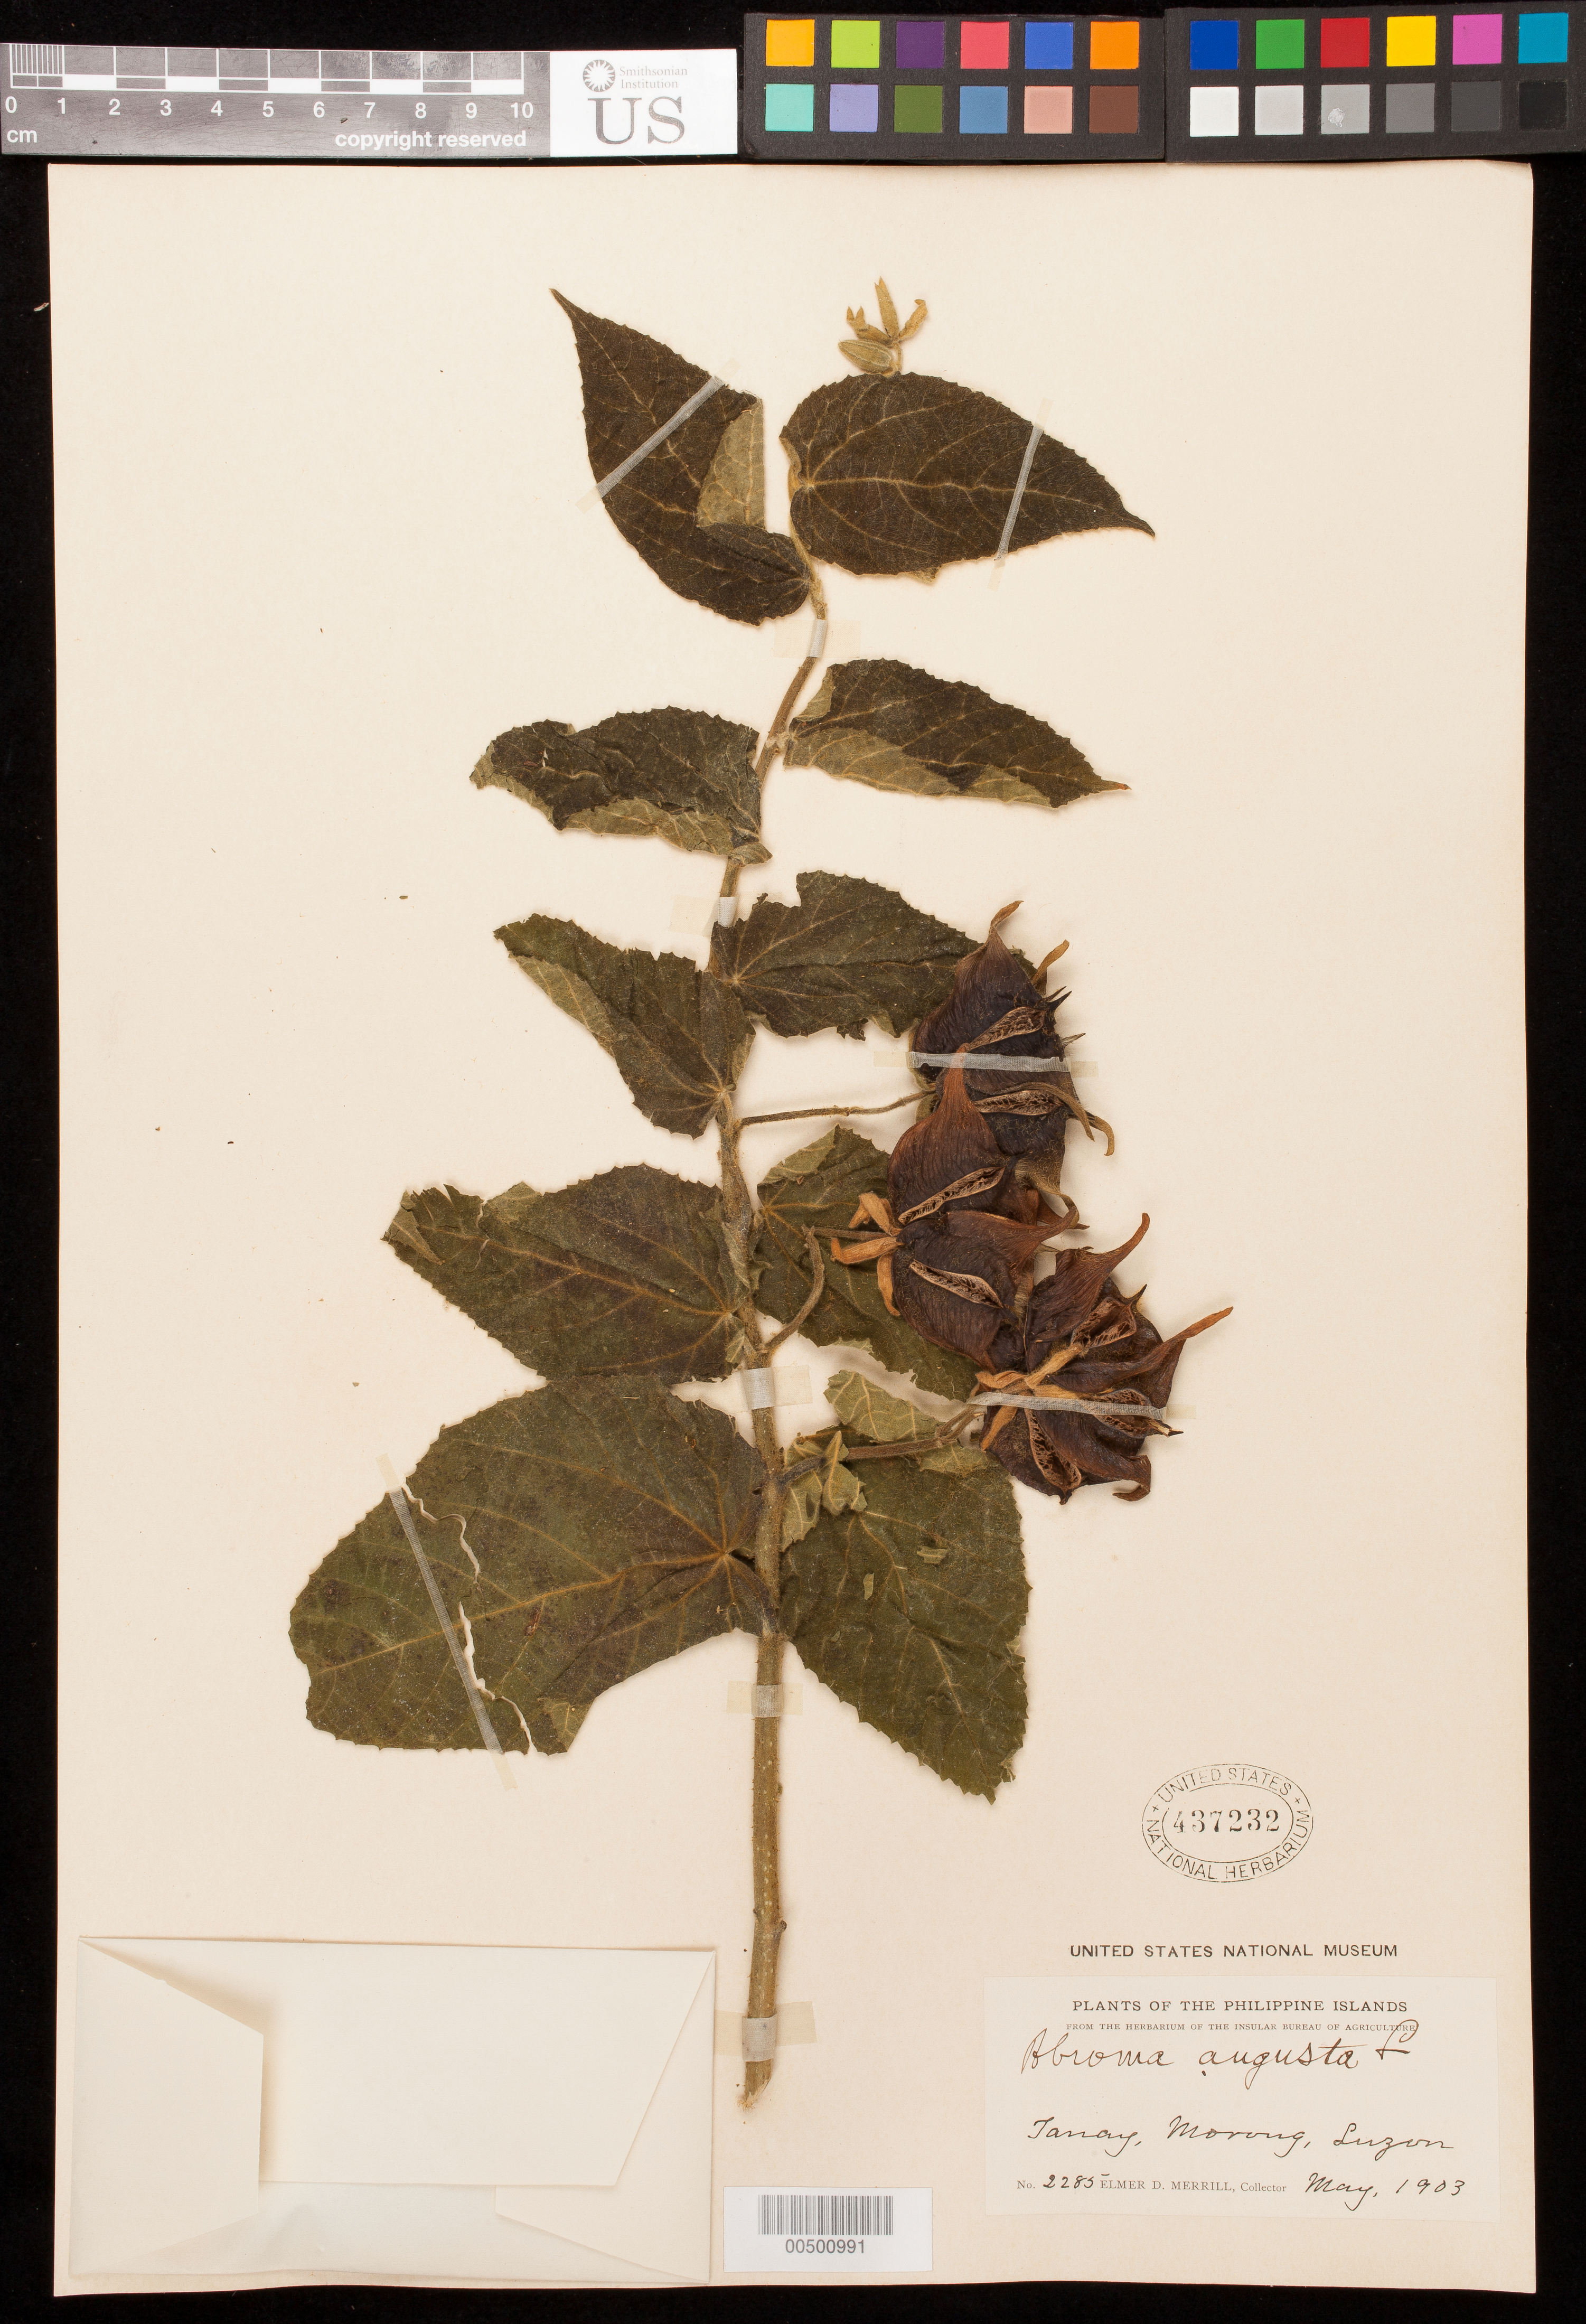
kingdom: Plantae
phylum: Tracheophyta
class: Magnoliopsida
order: Malvales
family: Malvaceae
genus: Abroma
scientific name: Abroma augusta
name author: (L.) L. f.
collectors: E. D. Merrill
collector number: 2285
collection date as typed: May 1903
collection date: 1903-05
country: Philippines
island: Luzon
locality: Tanay, Morong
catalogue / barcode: US 437232